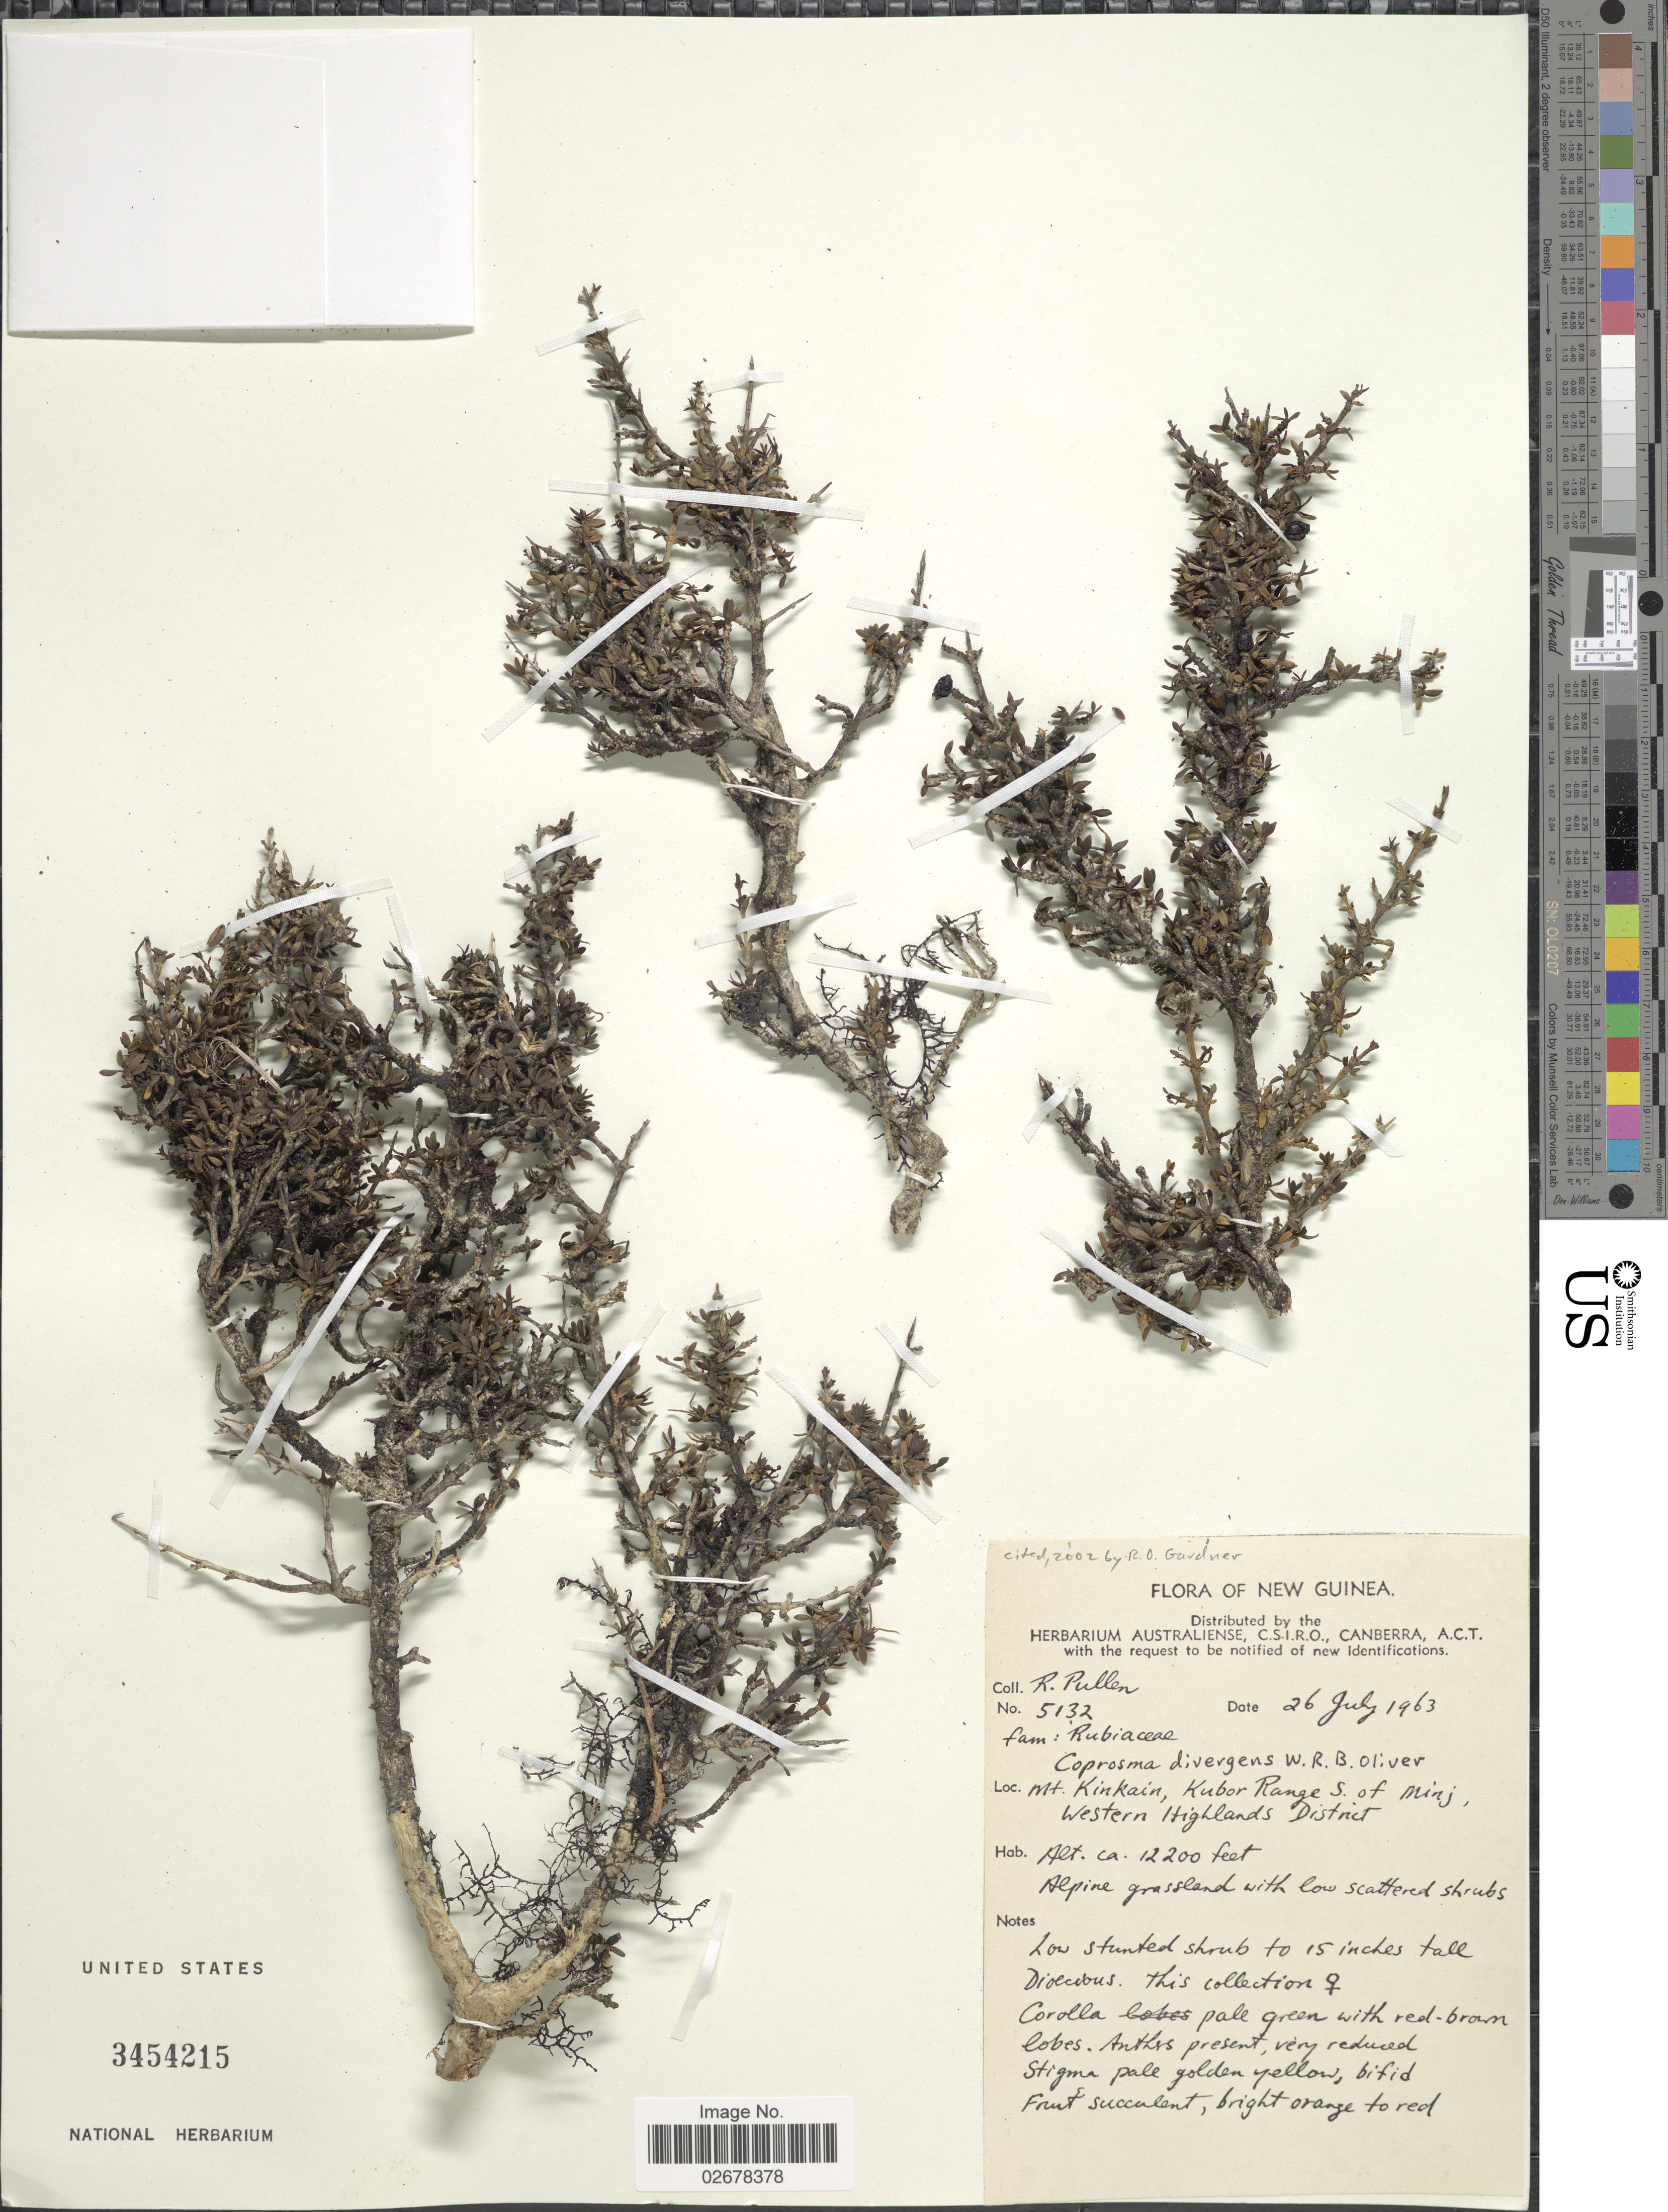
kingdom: Plantae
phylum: Tracheophyta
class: Magnoliopsida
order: Gentianales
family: Rubiaceae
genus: Coprosma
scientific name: Coprosma divergens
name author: W.R.B. Oliv.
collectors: R. Pullen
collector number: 5132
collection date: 1963-07-26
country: Papua New Guinea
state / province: Western Highlands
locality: New Guinea, Mt. Kinkain, Kubor Range S. of Minj.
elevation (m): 3719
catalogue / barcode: US 3454215